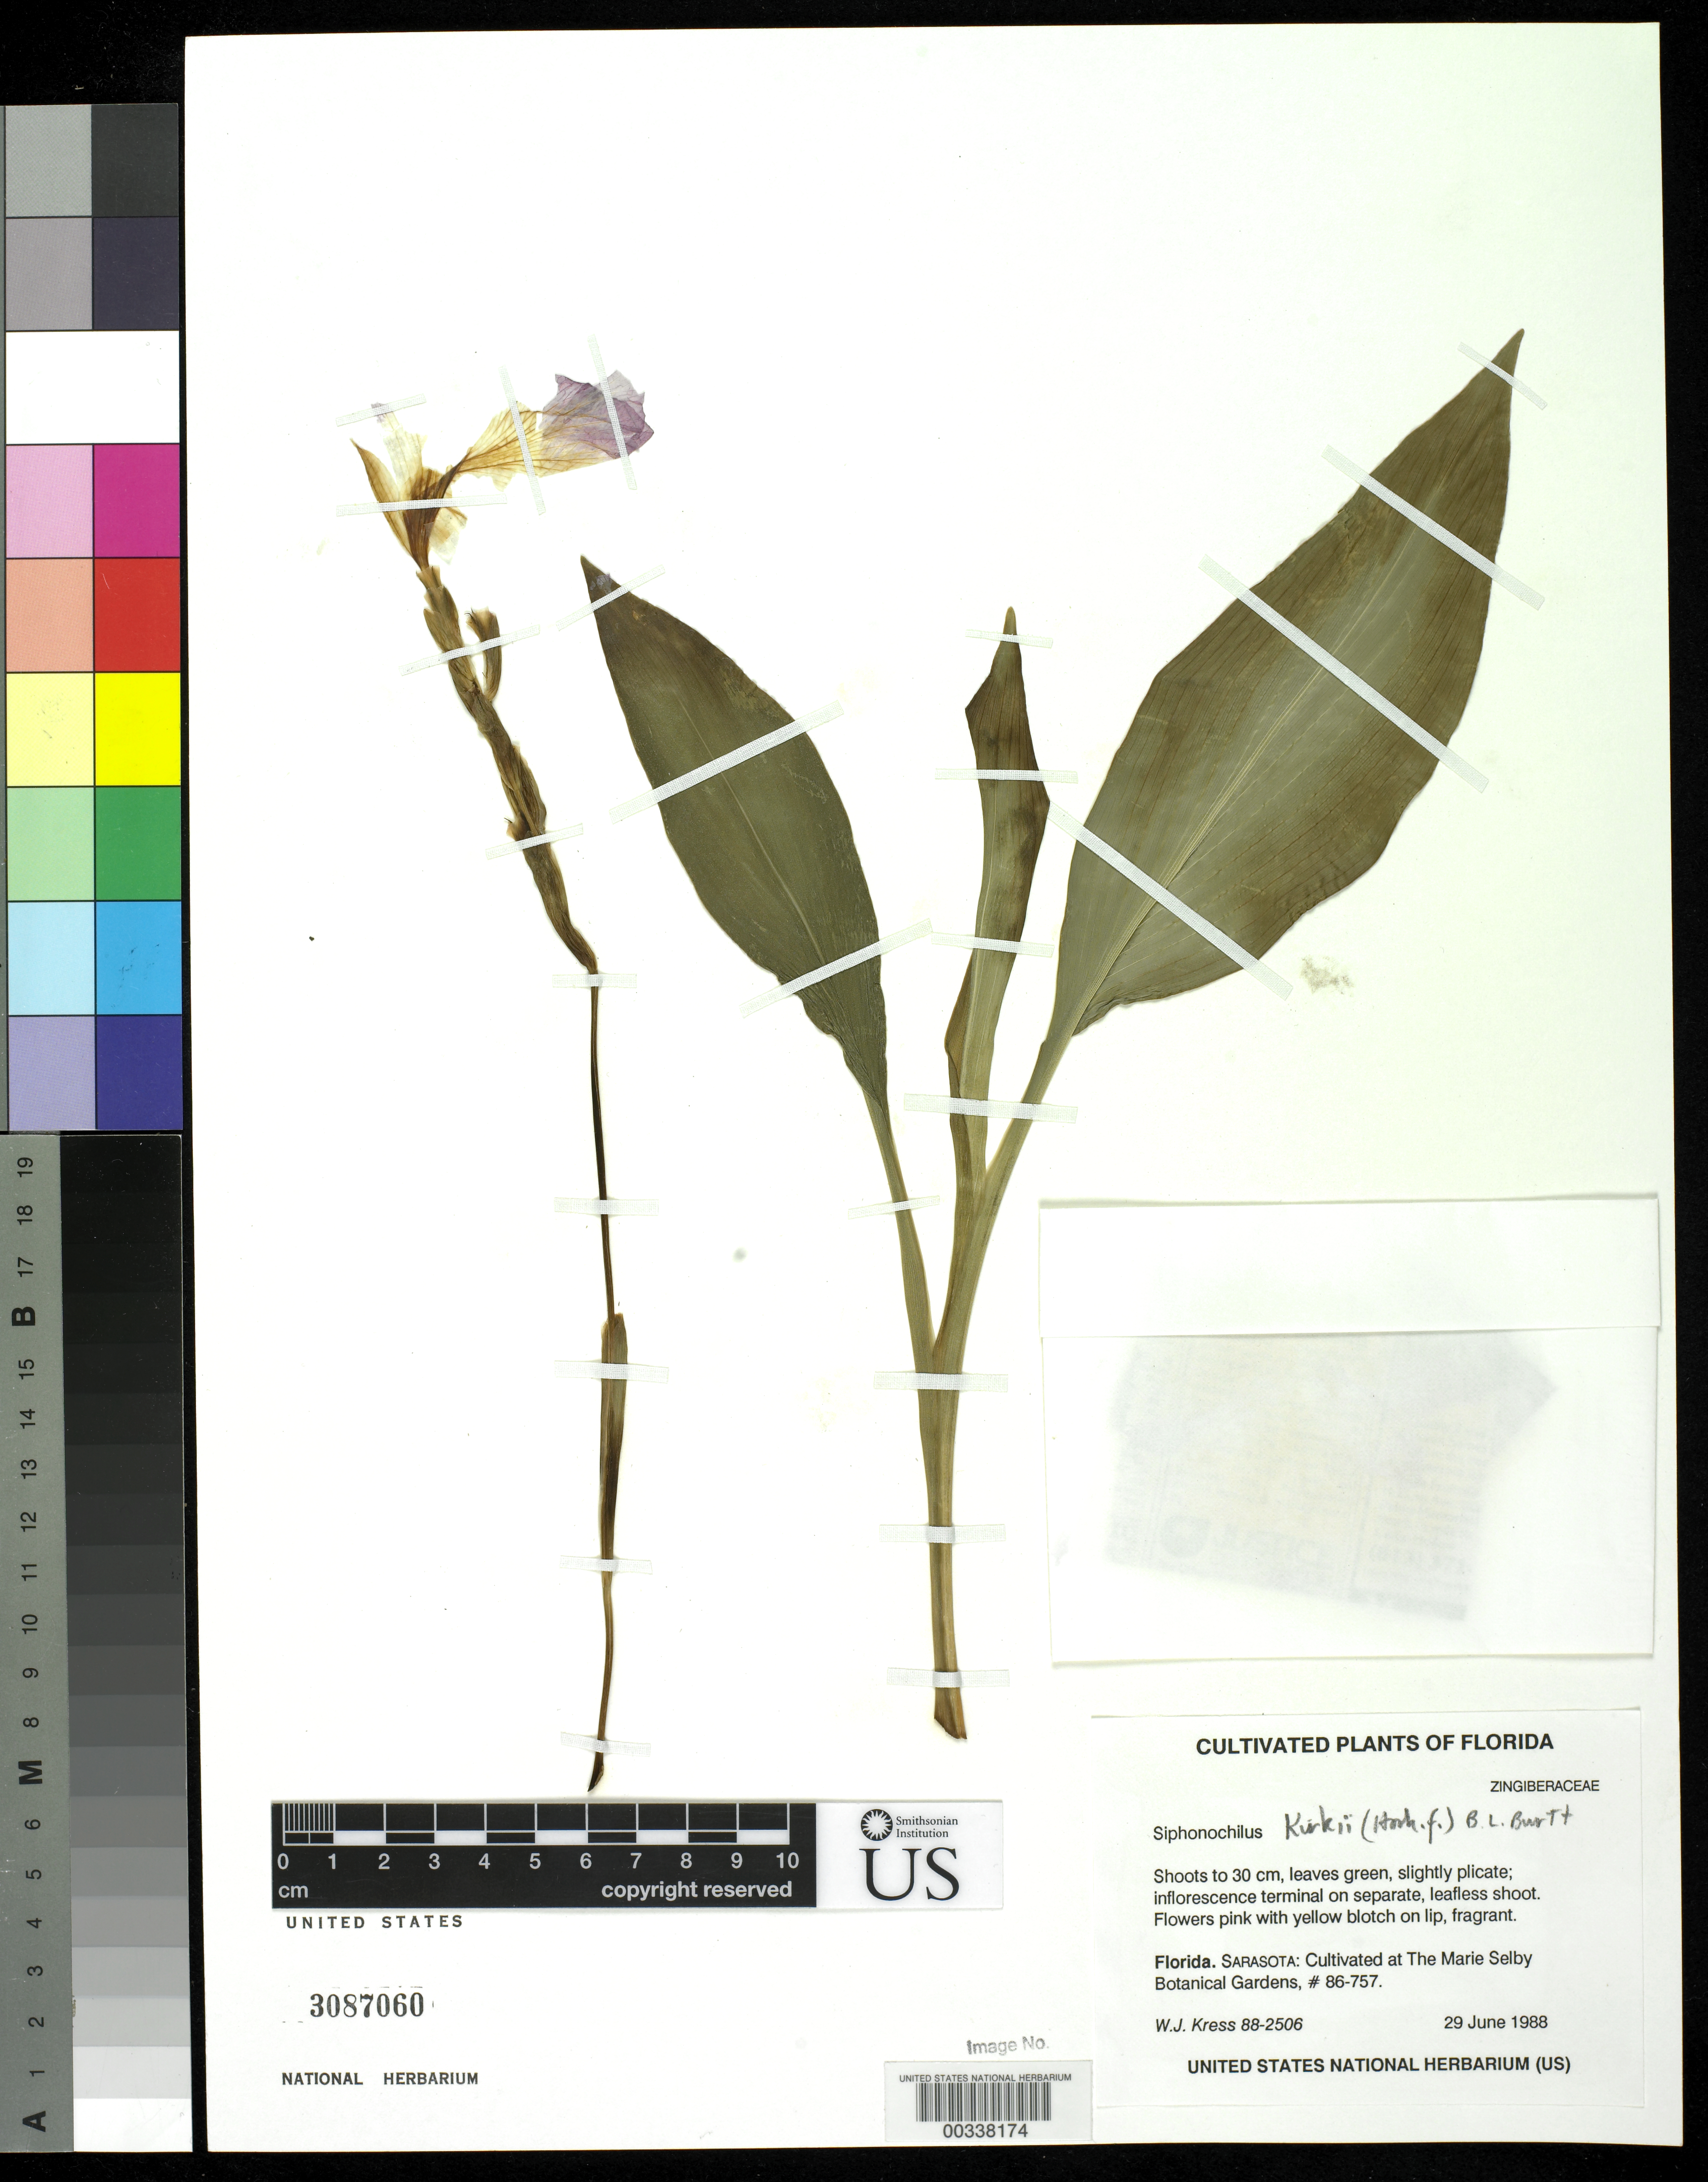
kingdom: Plantae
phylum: Tracheophyta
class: Liliopsida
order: Zingiberales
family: Zingiberaceae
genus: Siphonochilus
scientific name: Siphonochilus kirkii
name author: (Hook. f.) B.L. Burtt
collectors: W. J. Kress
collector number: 88-2506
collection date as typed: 29 Jun 1988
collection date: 1988-06-29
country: United States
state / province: Florida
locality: Southern Florida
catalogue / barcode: US 3087060